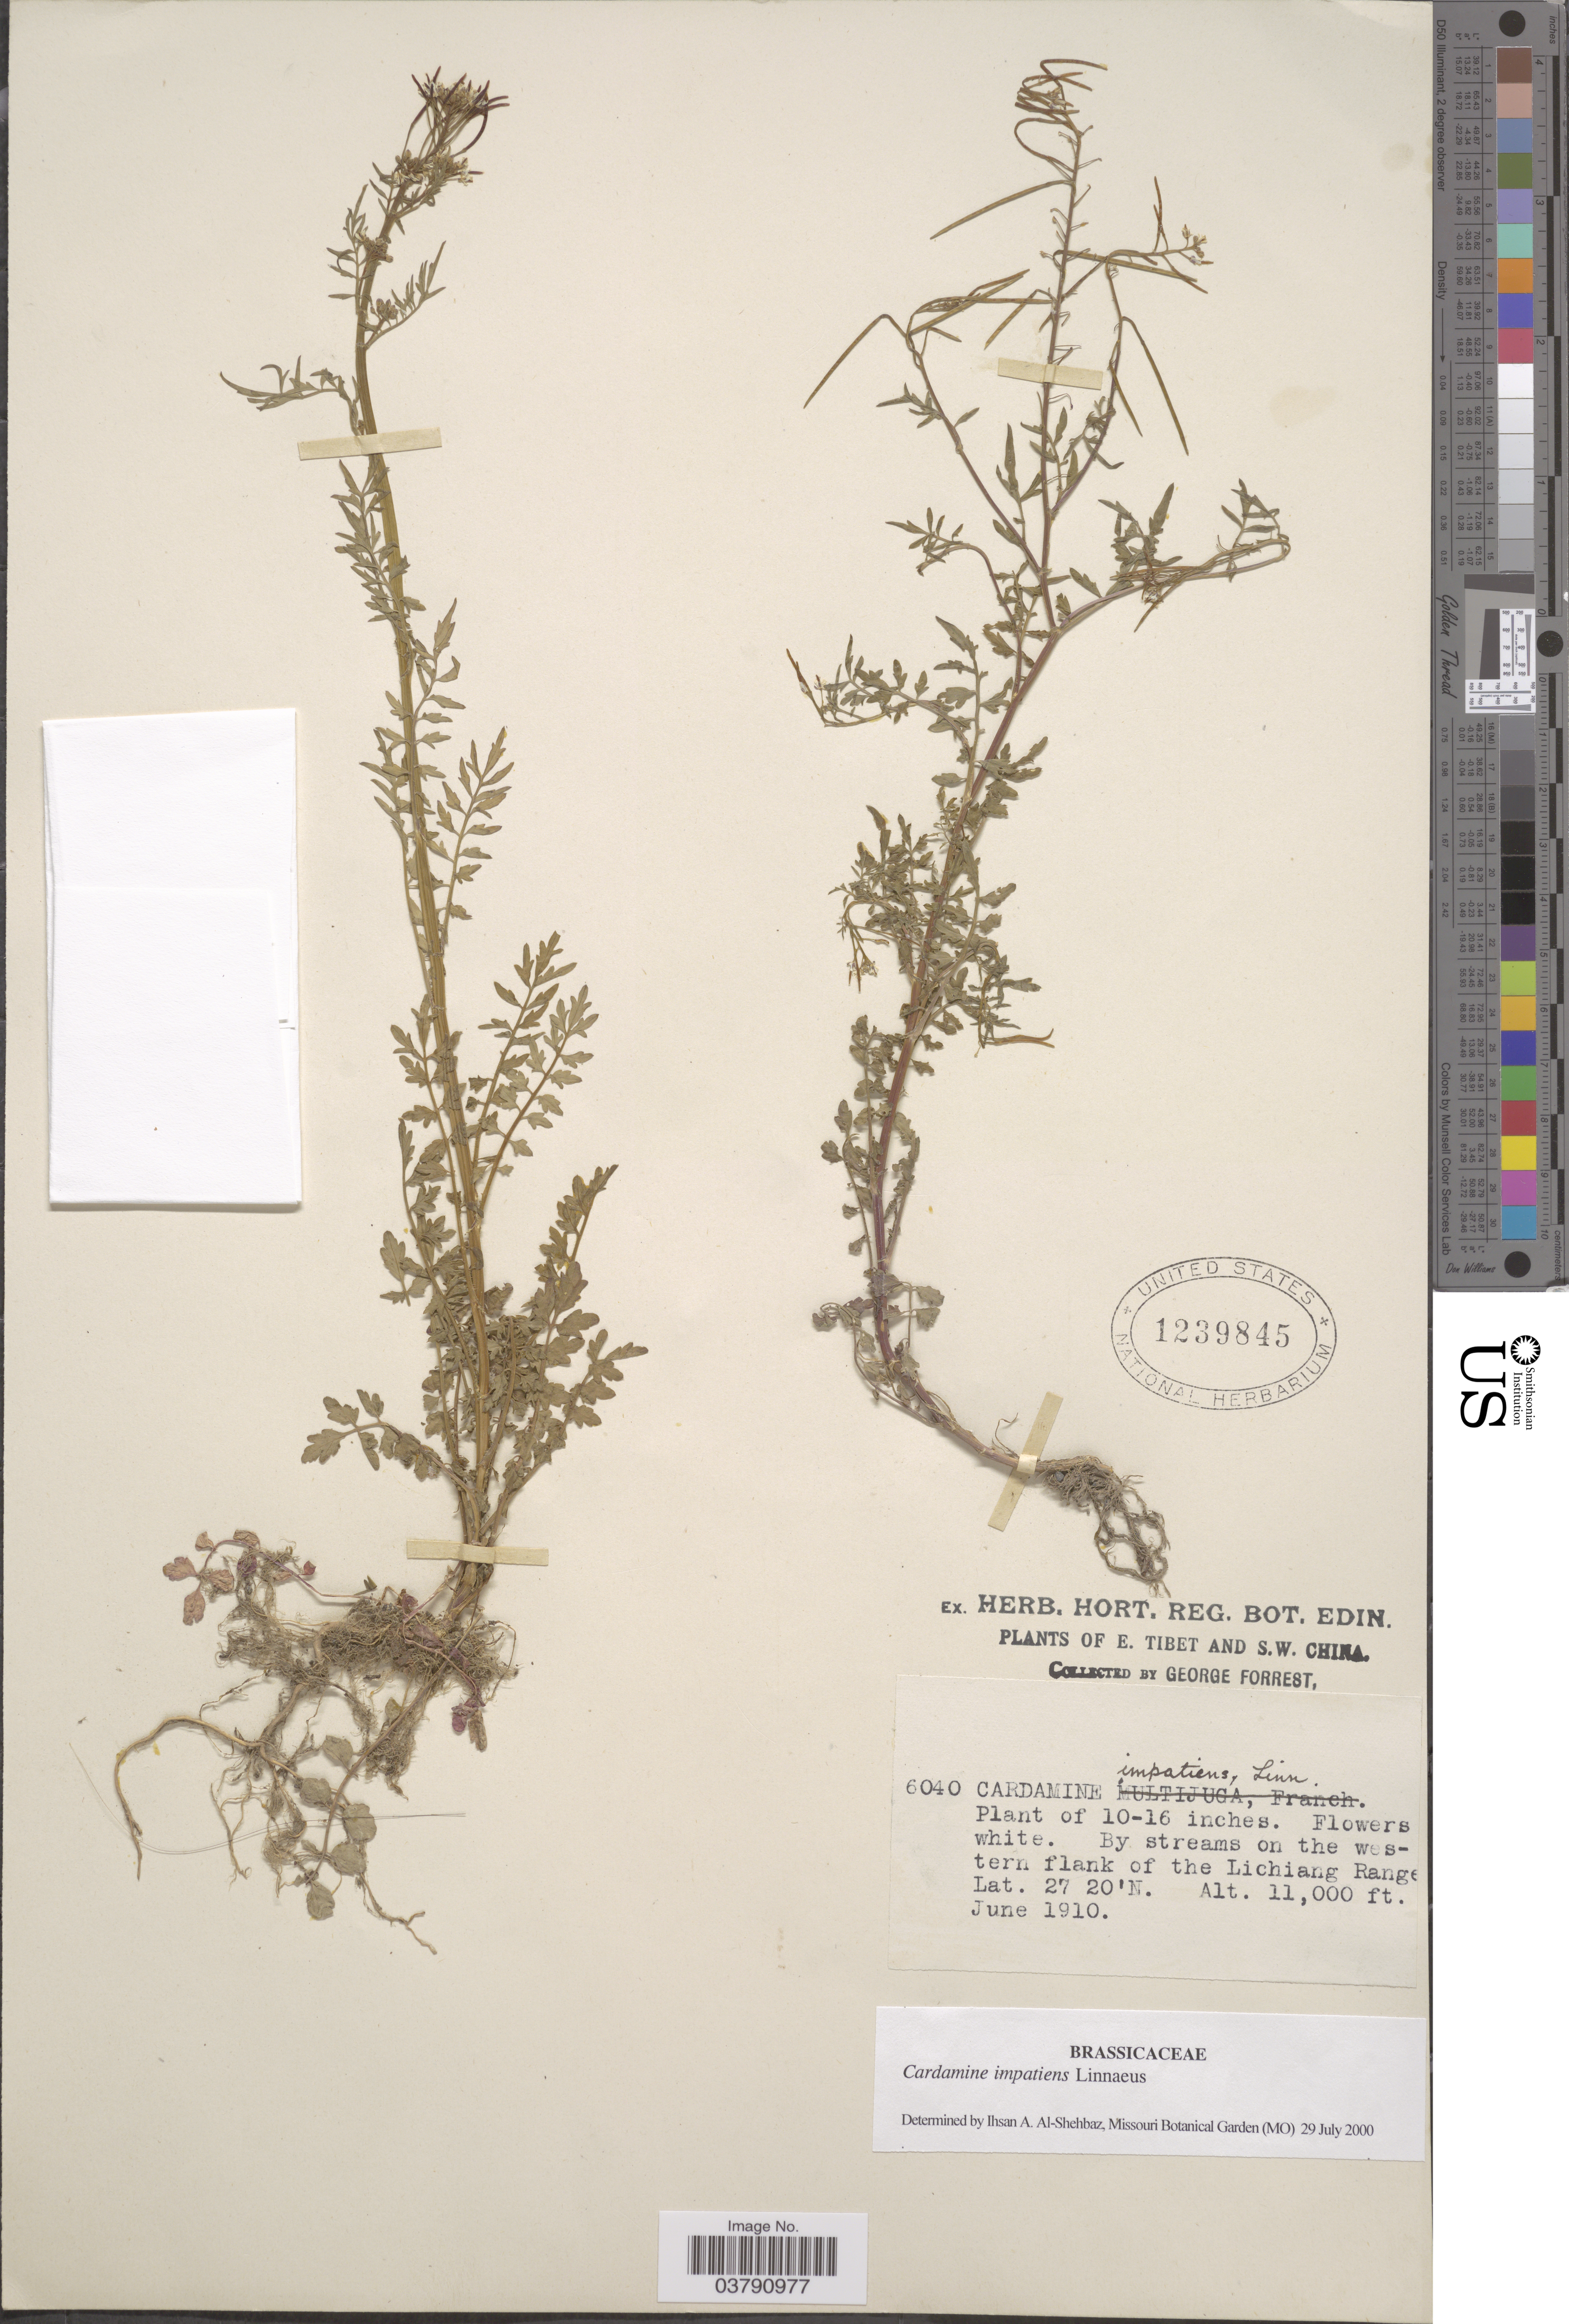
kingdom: Plantae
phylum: Tracheophyta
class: Magnoliopsida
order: Brassicales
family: Brassicaceae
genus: Cardamine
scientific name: Cardamine impatiens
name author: L.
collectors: G. Forrest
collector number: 6040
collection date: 1910-06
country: China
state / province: Xizang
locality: E. Tibet and S.W. China. By streams on the western flank of the Lichiang Range.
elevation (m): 3353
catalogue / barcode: US 1239845